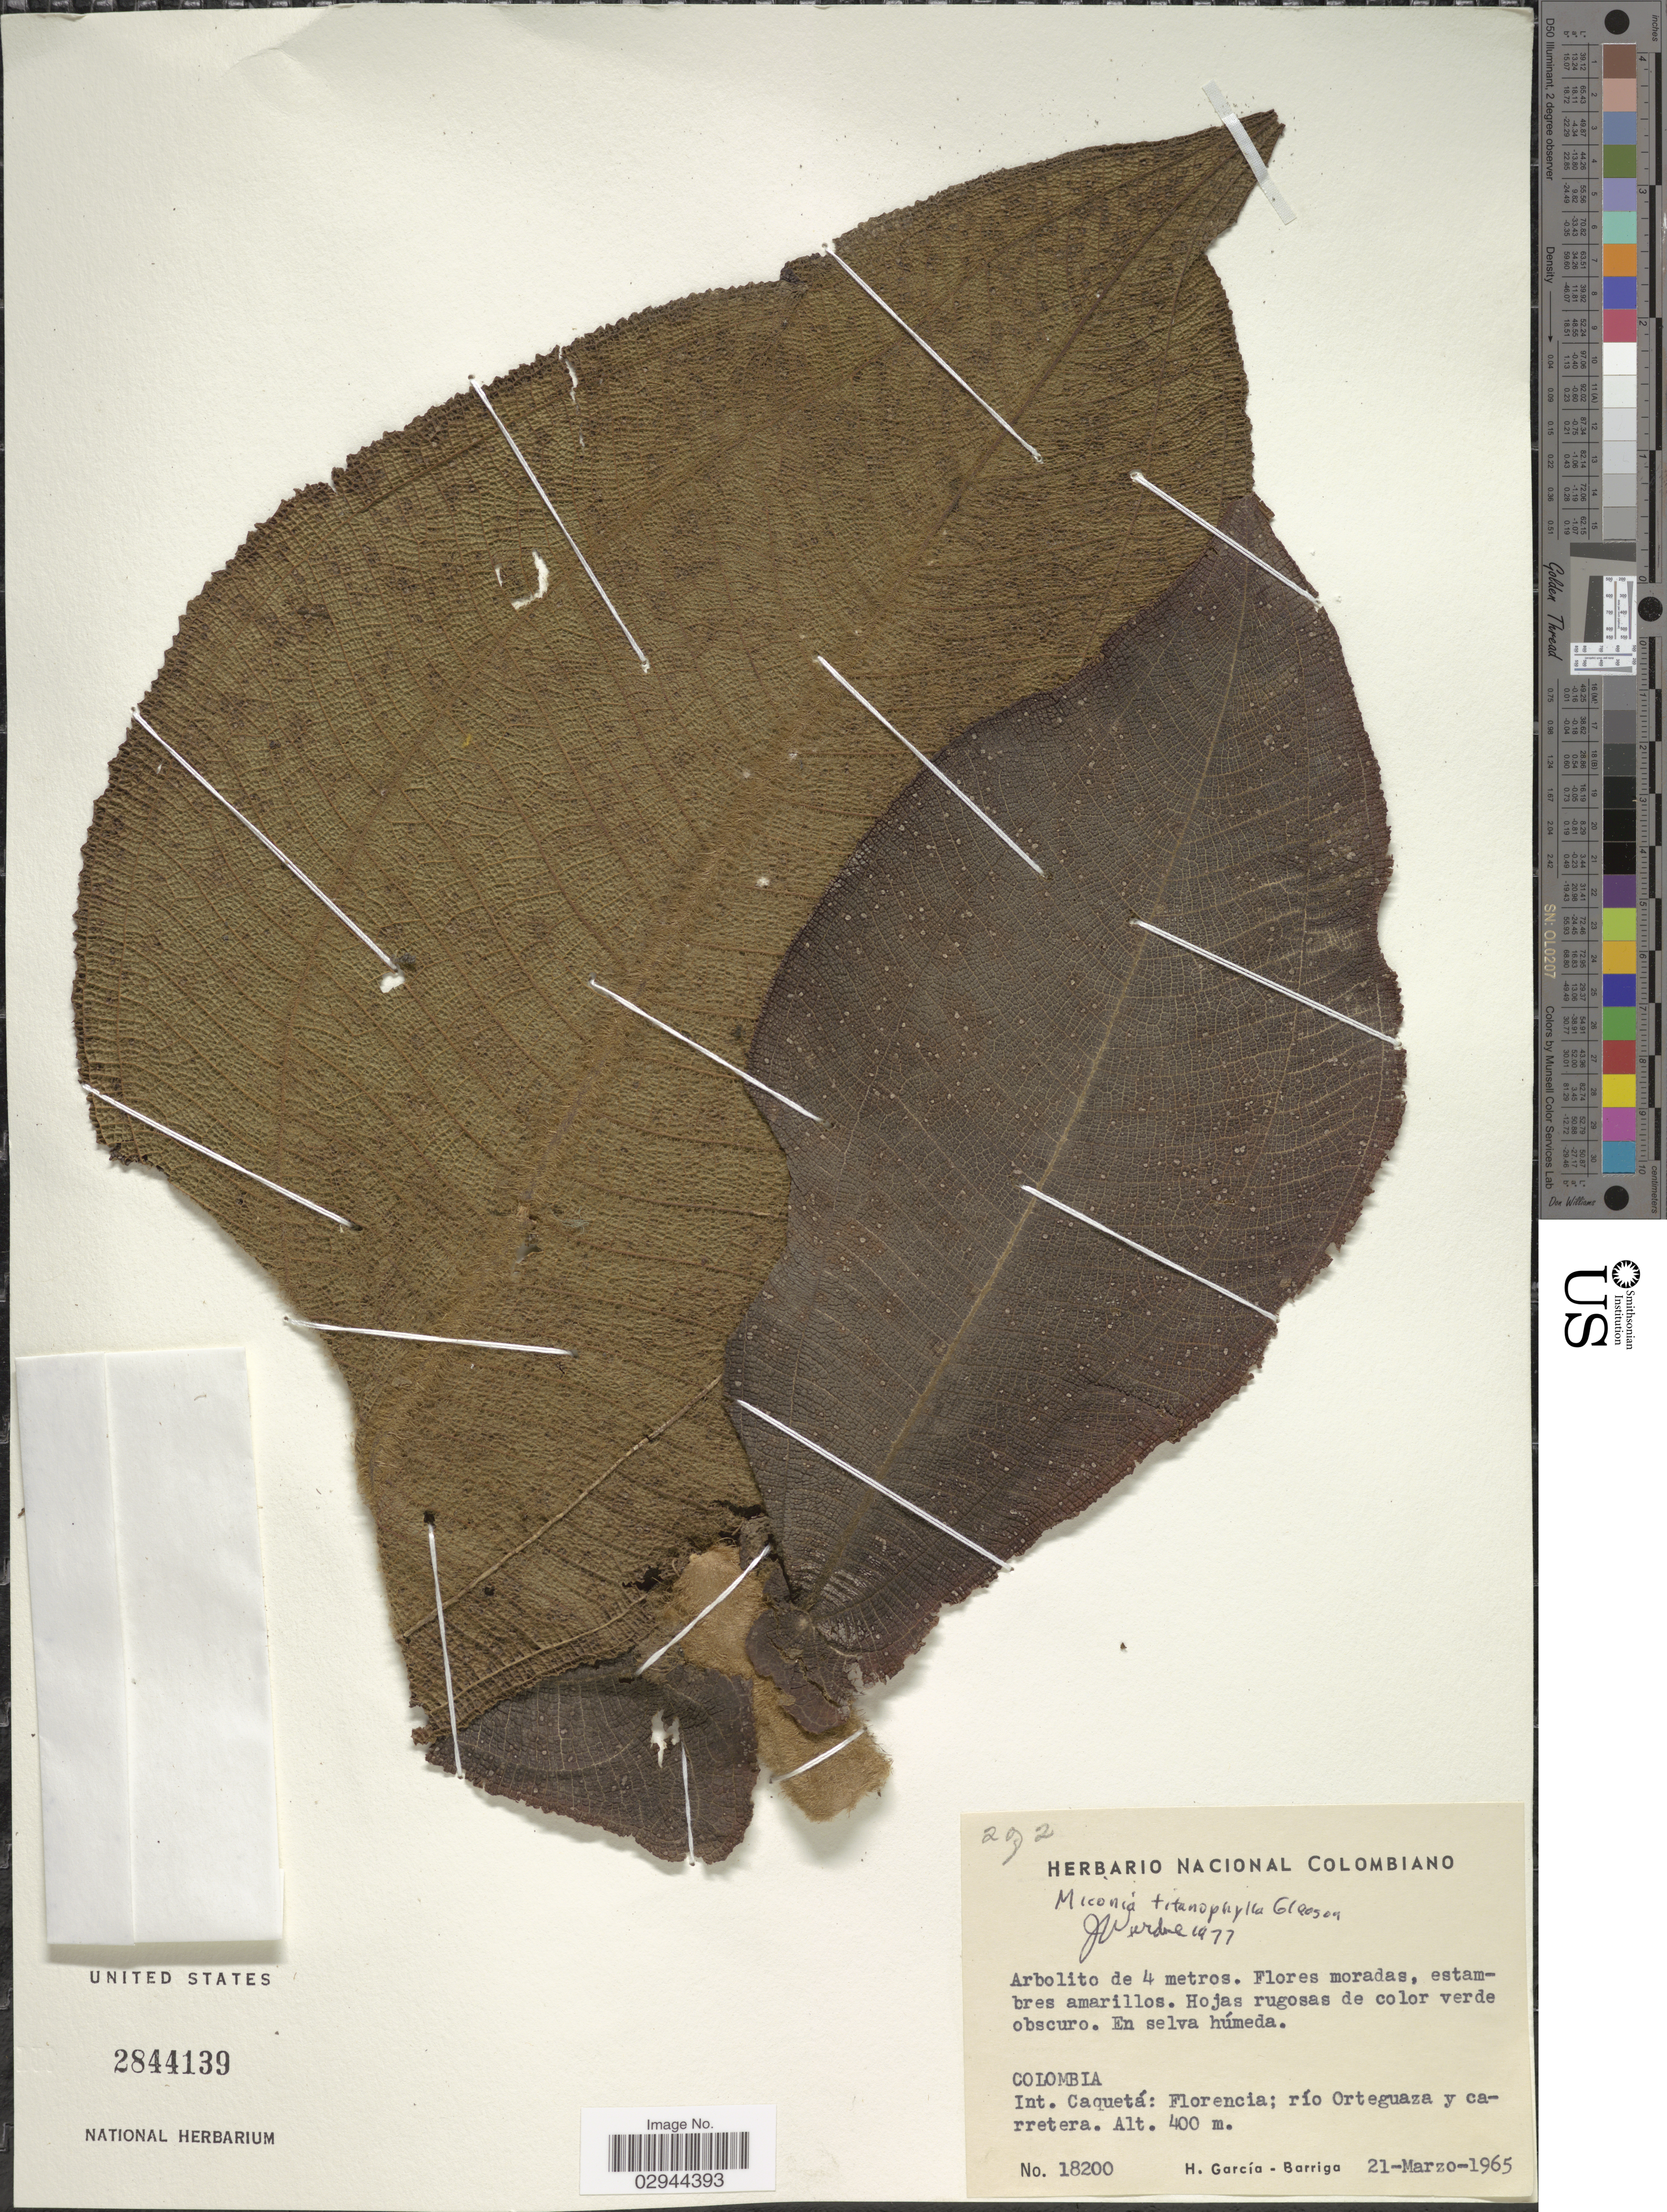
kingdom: Plantae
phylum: Tracheophyta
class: Magnoliopsida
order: Myrtales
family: Melastomataceae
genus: Miconia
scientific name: Miconia titanophylla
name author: Gleason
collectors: H. García Barriga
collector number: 18200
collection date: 1965-03-21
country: Colombia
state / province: Caquetá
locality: Int. Caquetá: Florencia; río Orteguaza y carretera.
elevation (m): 400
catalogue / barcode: US 2844139